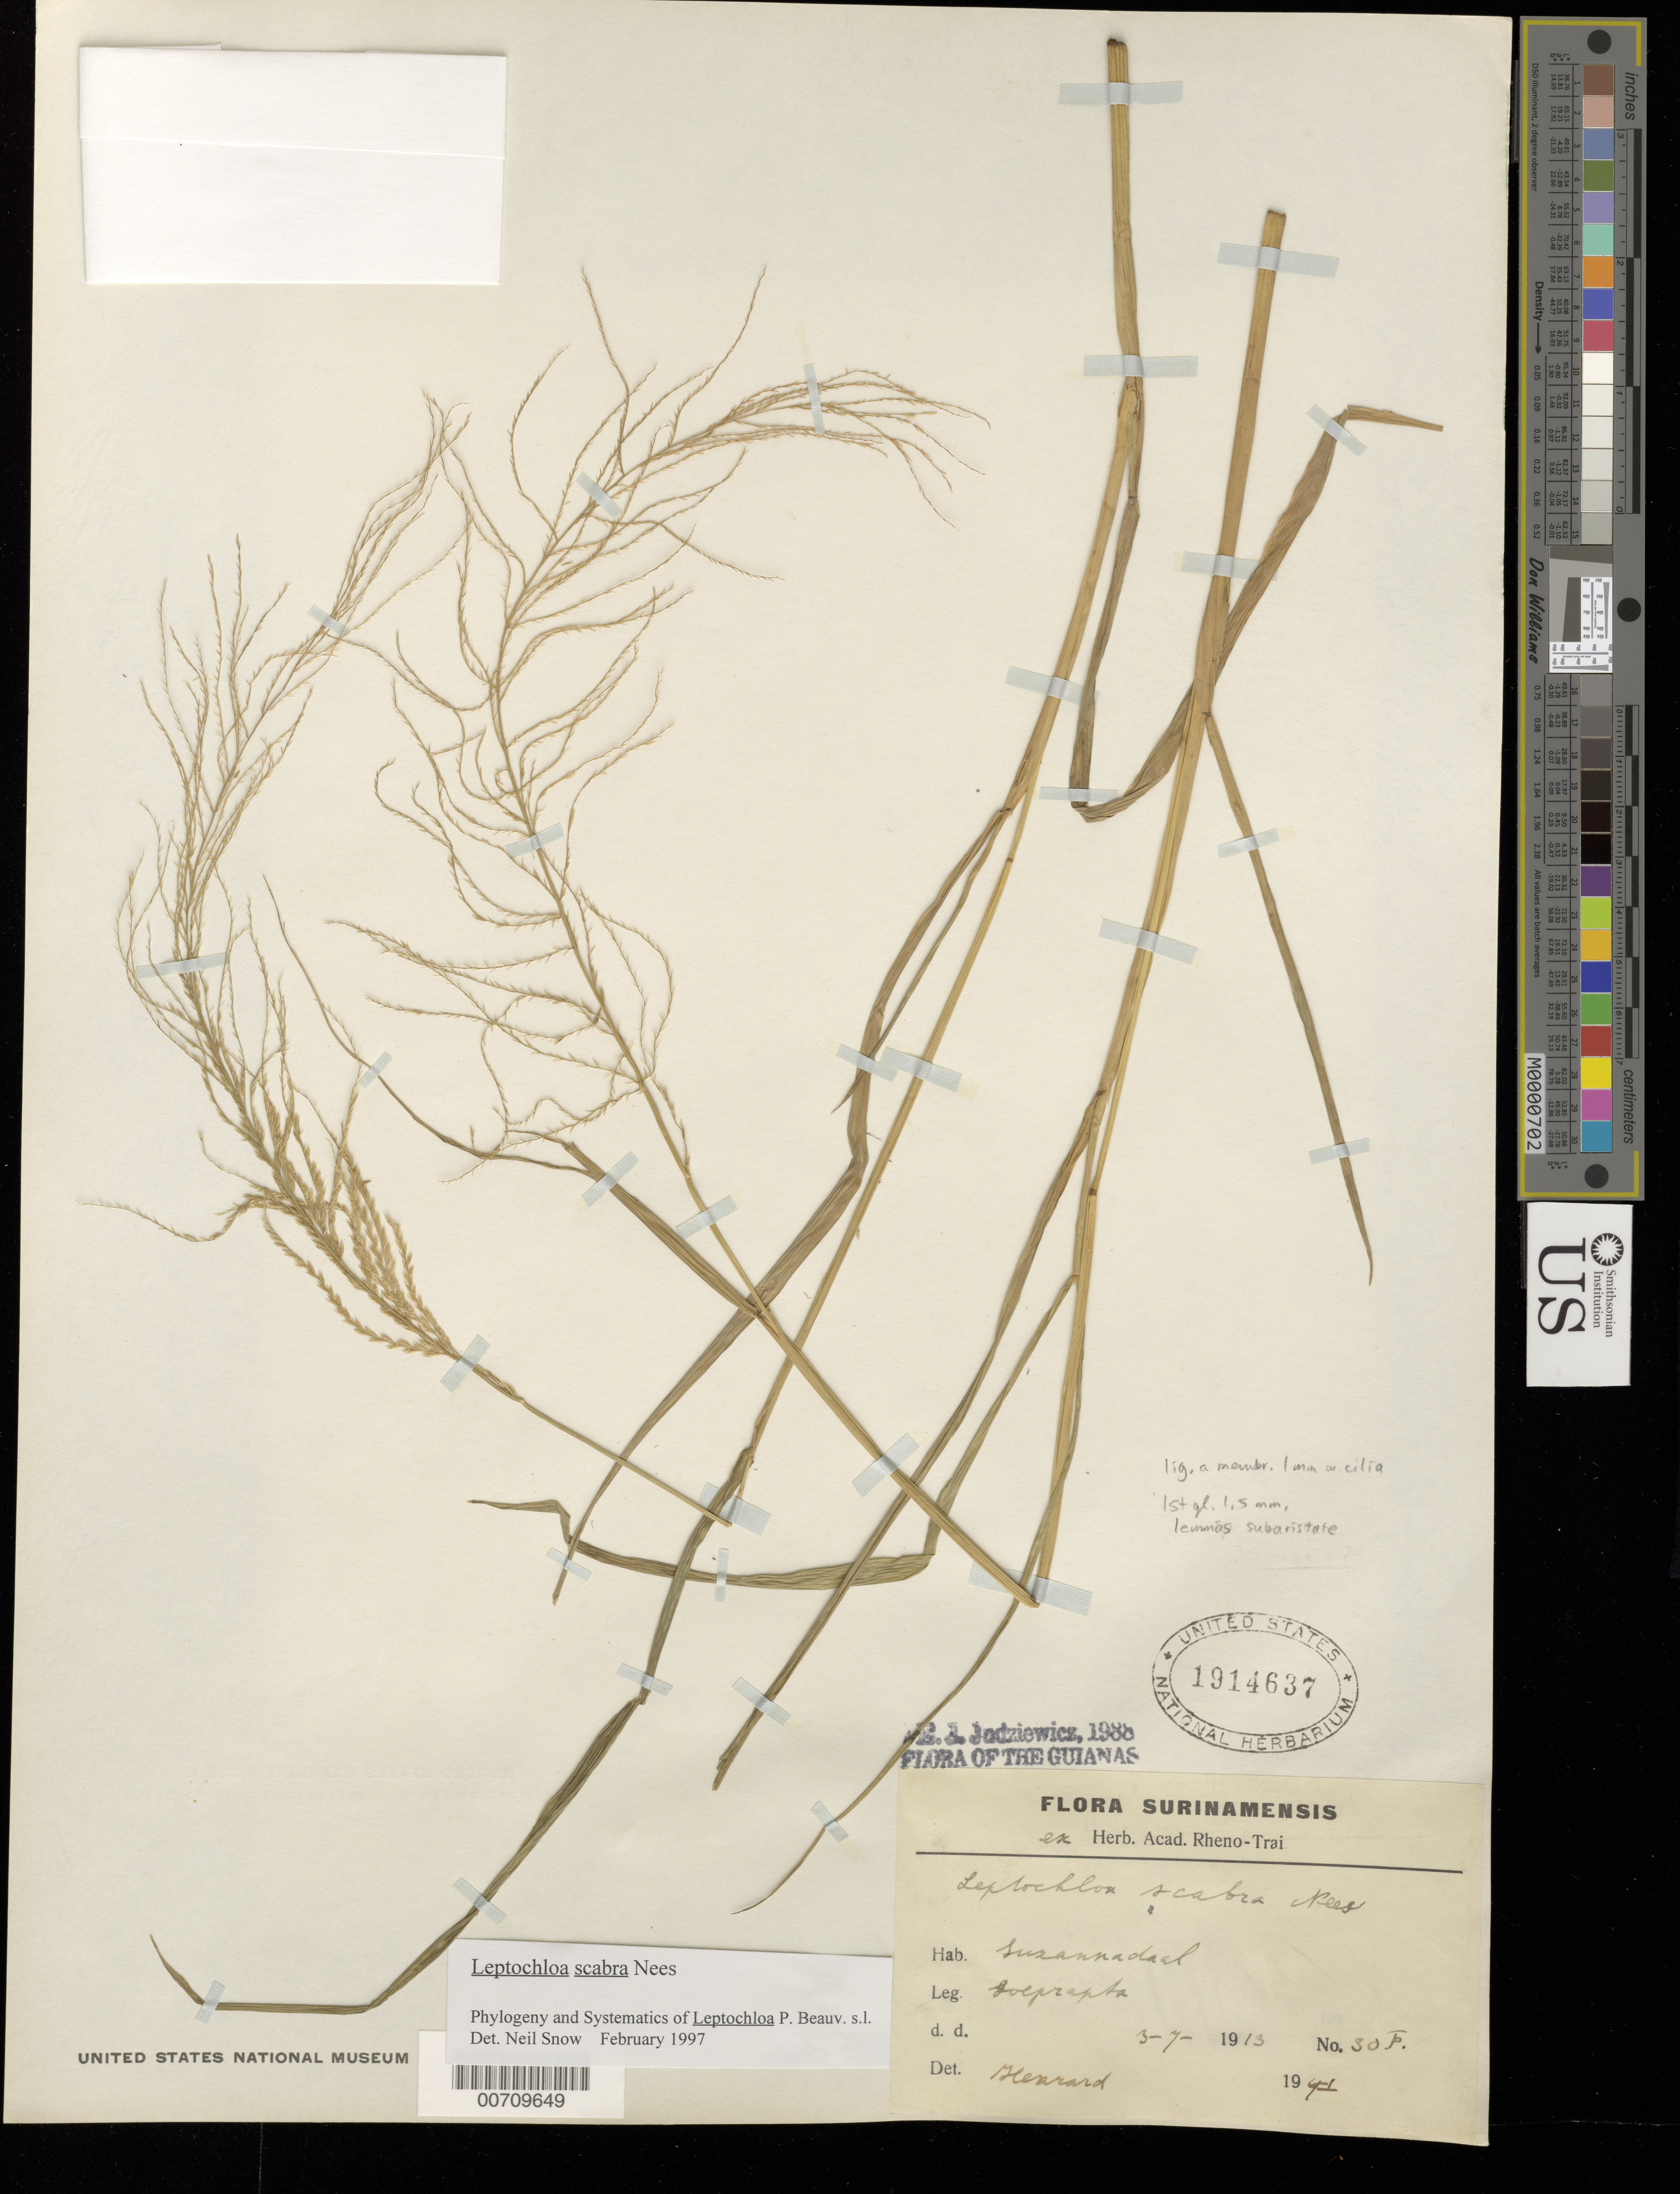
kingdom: Plantae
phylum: Tracheophyta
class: Liliopsida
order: Poales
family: Poaceae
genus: Dinebra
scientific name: Dinebra scabra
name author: (Nees) P.M. Peterson & N. Snow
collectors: -. Soeprato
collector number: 30 F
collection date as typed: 3-Jul-13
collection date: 1913-07-03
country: Suriname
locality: Paramaribo, Susannadaal Plantation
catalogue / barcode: US 1914637